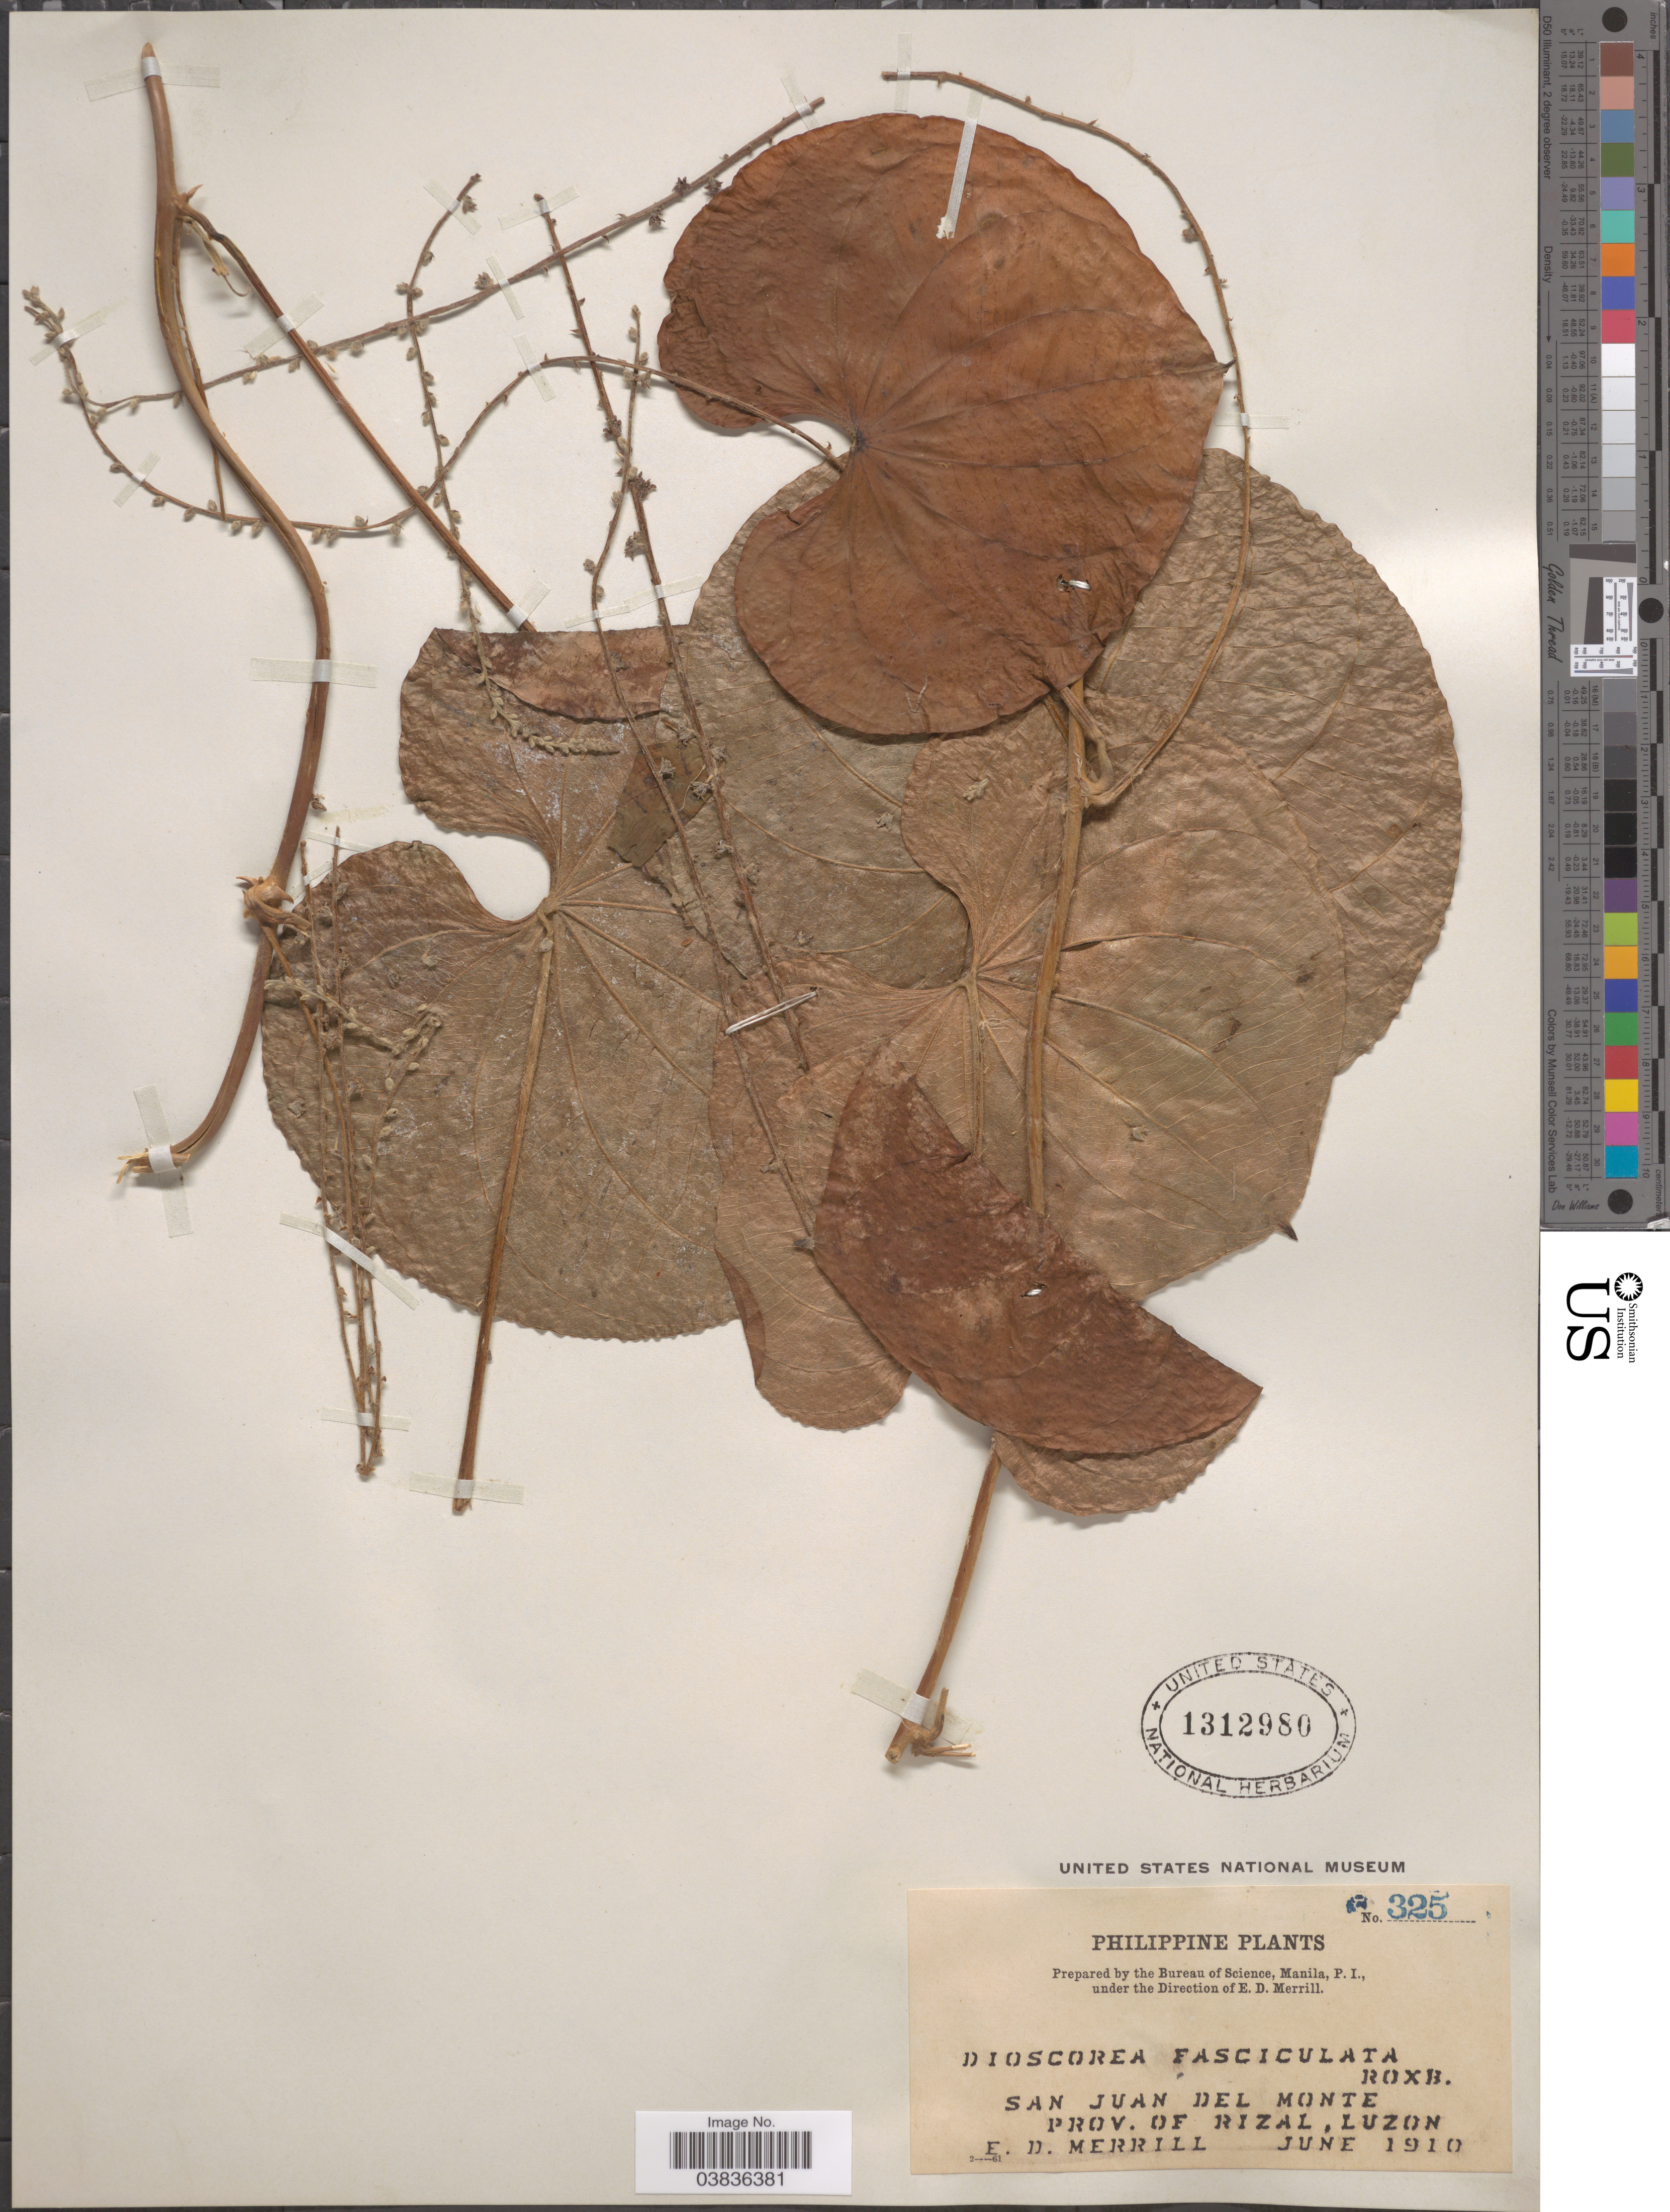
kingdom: Plantae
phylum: Tracheophyta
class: Liliopsida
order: Dioscoreales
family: Dioscoreaceae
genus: Dioscorea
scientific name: Dioscorea esculenta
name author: (Lour.) Burkill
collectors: E. D. Merrill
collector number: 325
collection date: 1910-06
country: Philippines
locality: San Juan del monte. Prov. of Rizal, Luzon.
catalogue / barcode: US 1312980